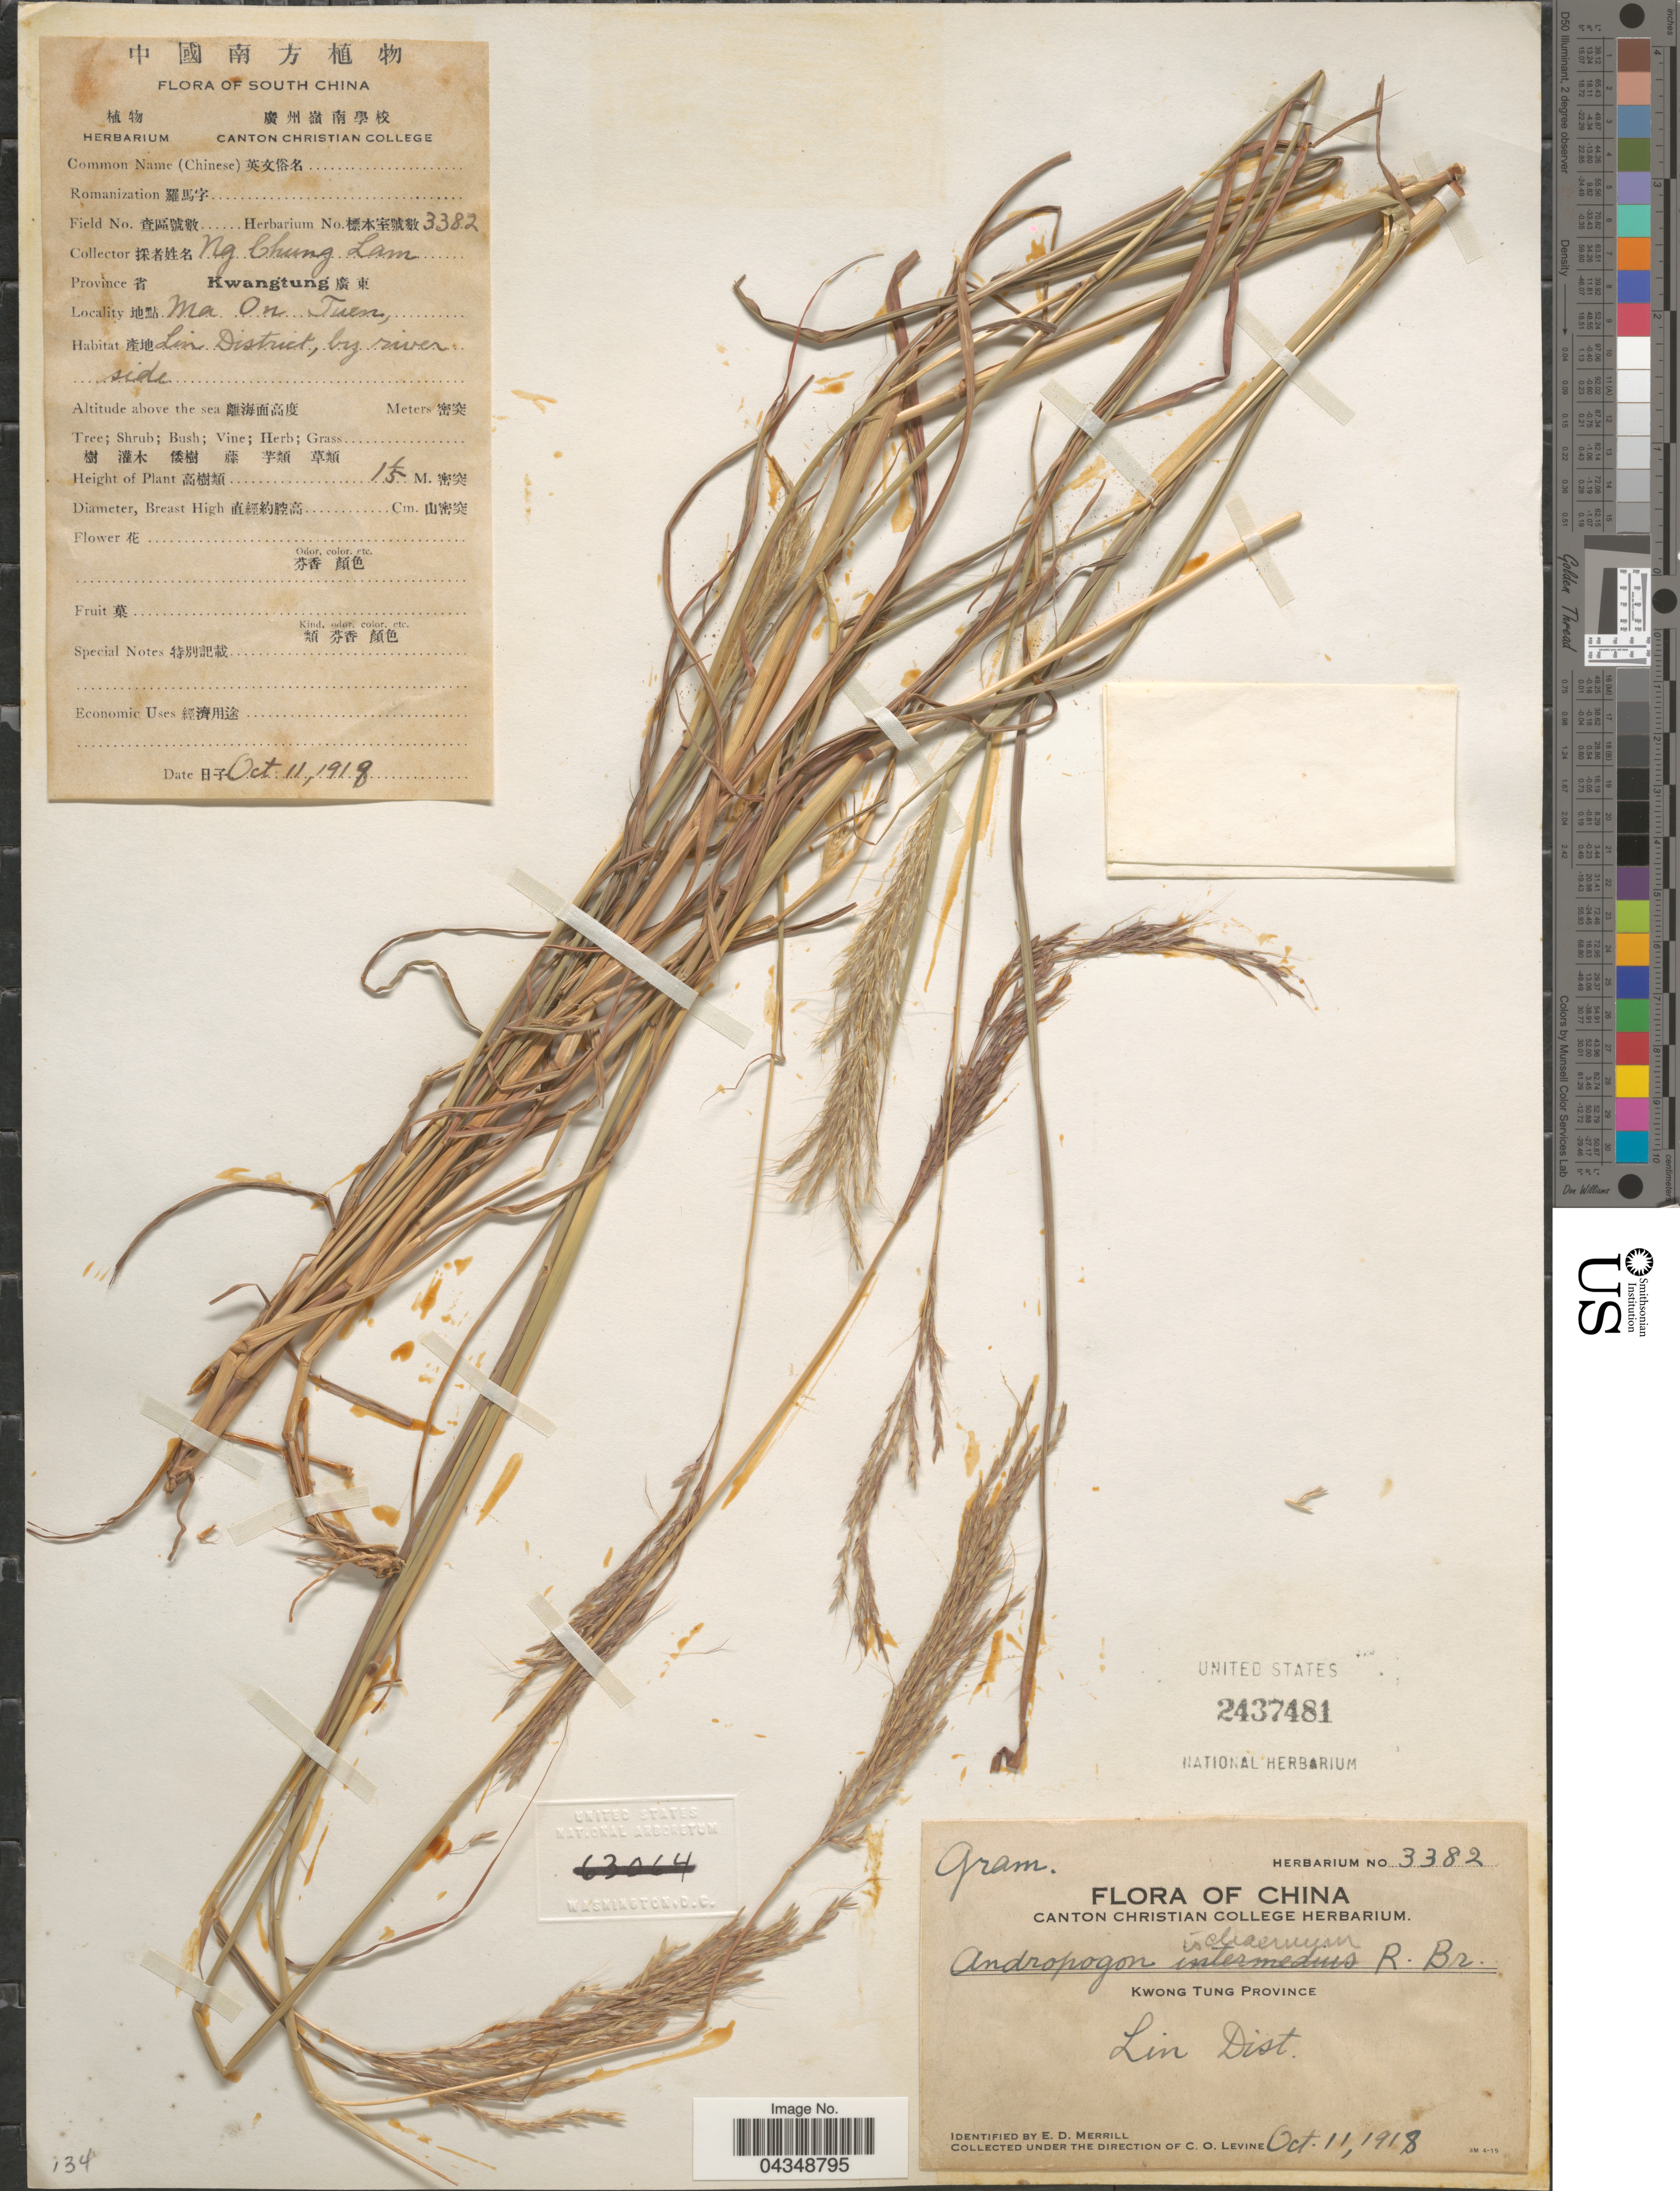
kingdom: Plantae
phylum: Tracheophyta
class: Liliopsida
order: Poales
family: Poaceae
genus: Bothriochloa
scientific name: Bothriochloa ischaemum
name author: (L.) Keng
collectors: C. L. Ng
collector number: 3382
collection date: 1918-10-11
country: China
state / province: Guangdong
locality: Kwangtung X. Ma On Tuen, Lin District, by river side.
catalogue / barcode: US 2437481